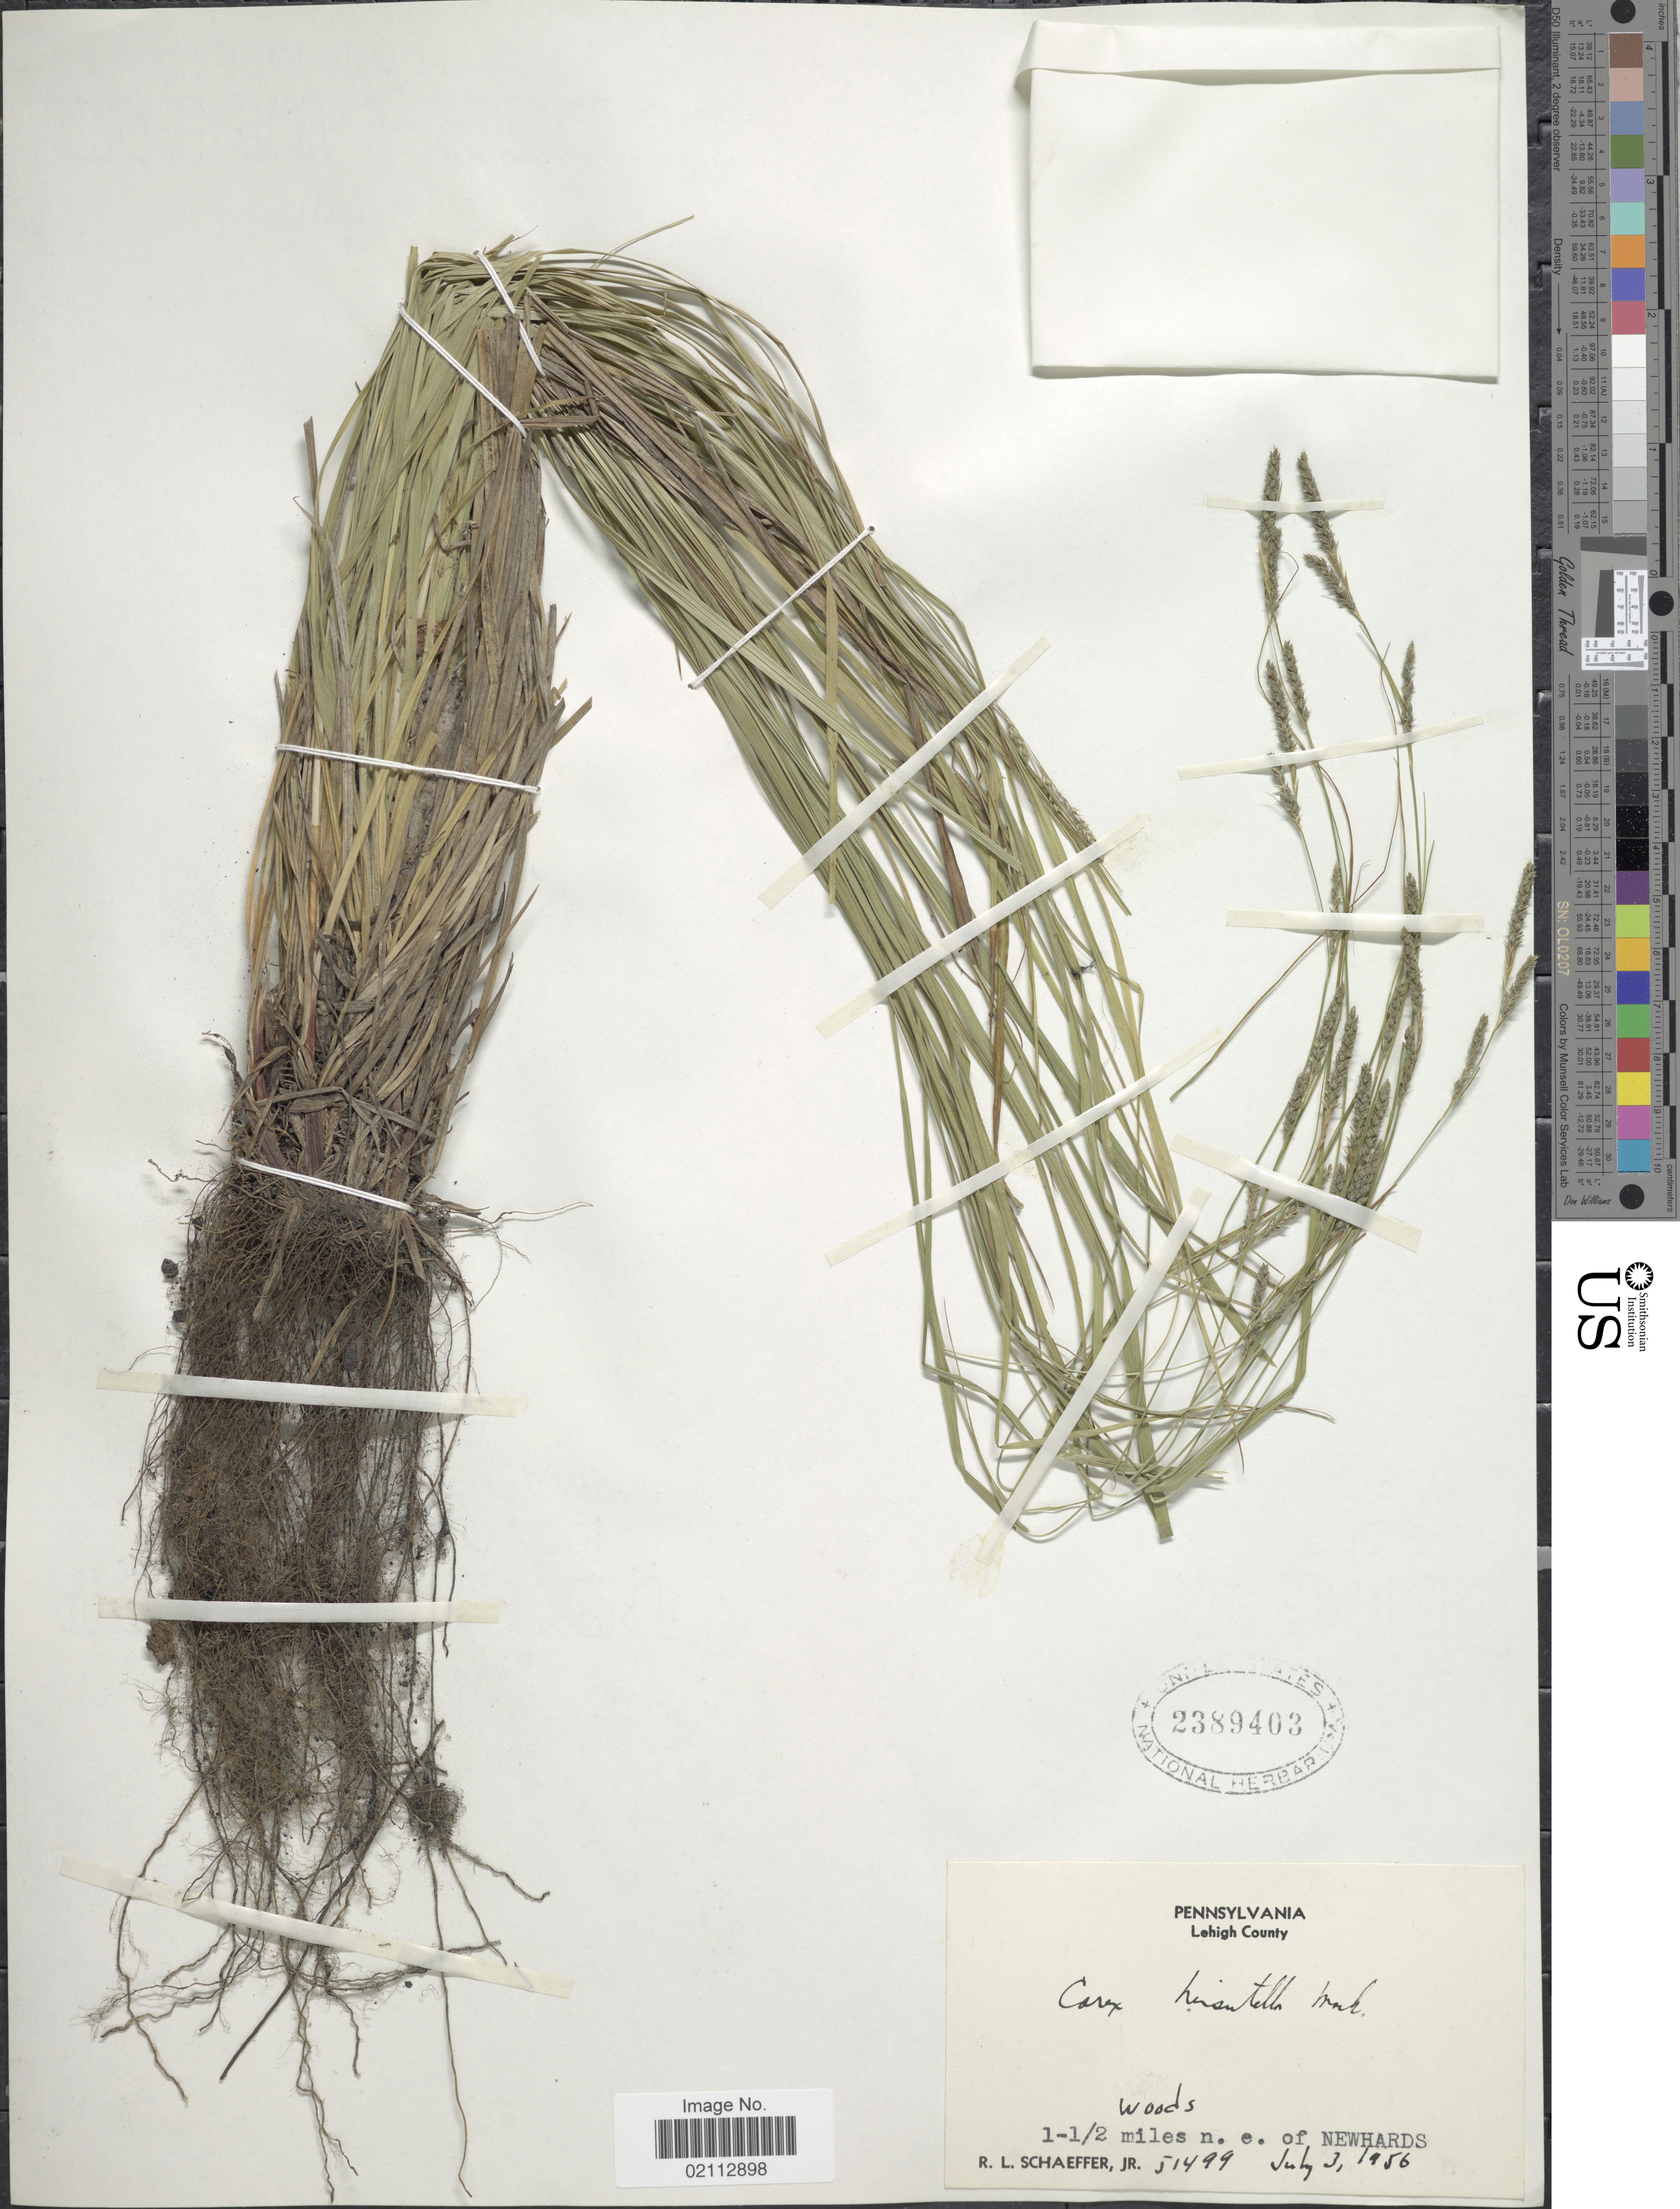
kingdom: Plantae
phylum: Tracheophyta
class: Liliopsida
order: Poales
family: Cyperaceae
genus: Carex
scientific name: Carex hirsutella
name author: Mack.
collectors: R. L. Schaeffer Jr.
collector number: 51499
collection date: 1956-07-03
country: United States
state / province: Pennsylvania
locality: Lehigh County. Woods. 11/2 miles n.e. of Newhards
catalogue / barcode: US 2389403